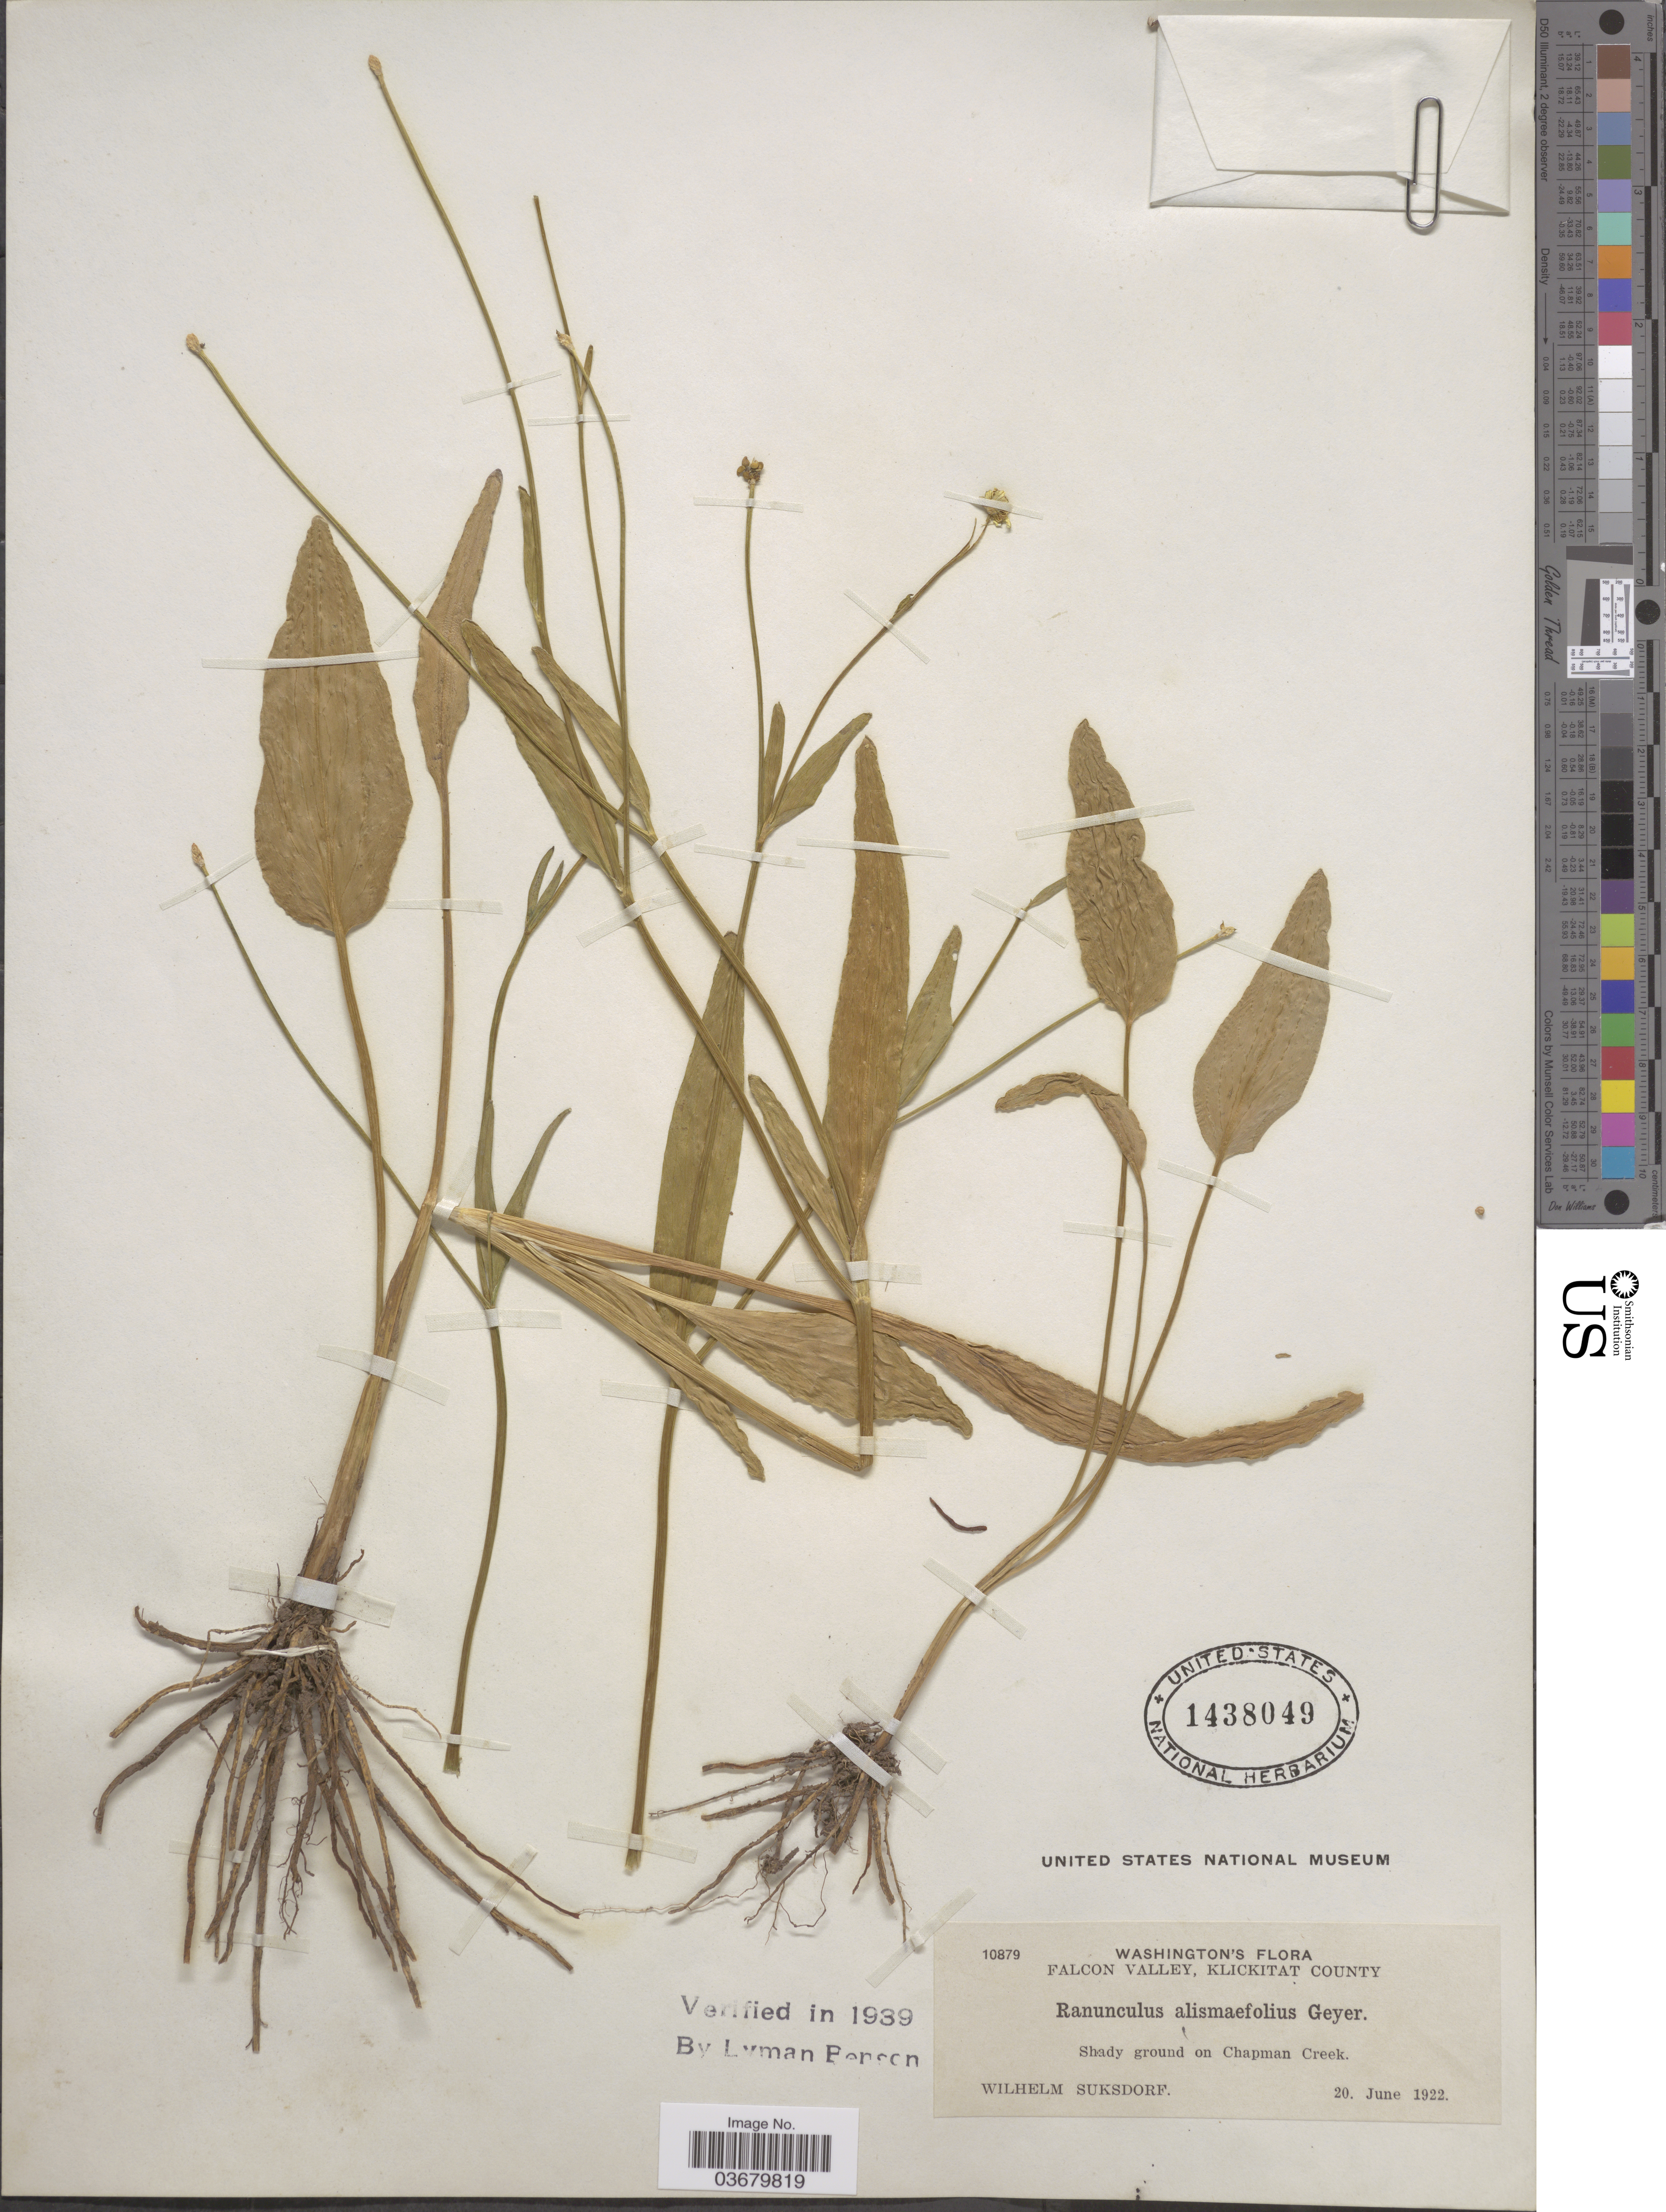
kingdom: Plantae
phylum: Tracheophyta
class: Magnoliopsida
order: Ranunculales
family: Ranunculaceae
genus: Ranunculus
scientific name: Ranunculus alismifolius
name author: Geyer ex Benth.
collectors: W. N. Suksdorf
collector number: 10879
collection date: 1922-06-20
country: United States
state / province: Washington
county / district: Klickitat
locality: Falcon Valley, Klickitat County. On Chapman Creek.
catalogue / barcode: US 1438049